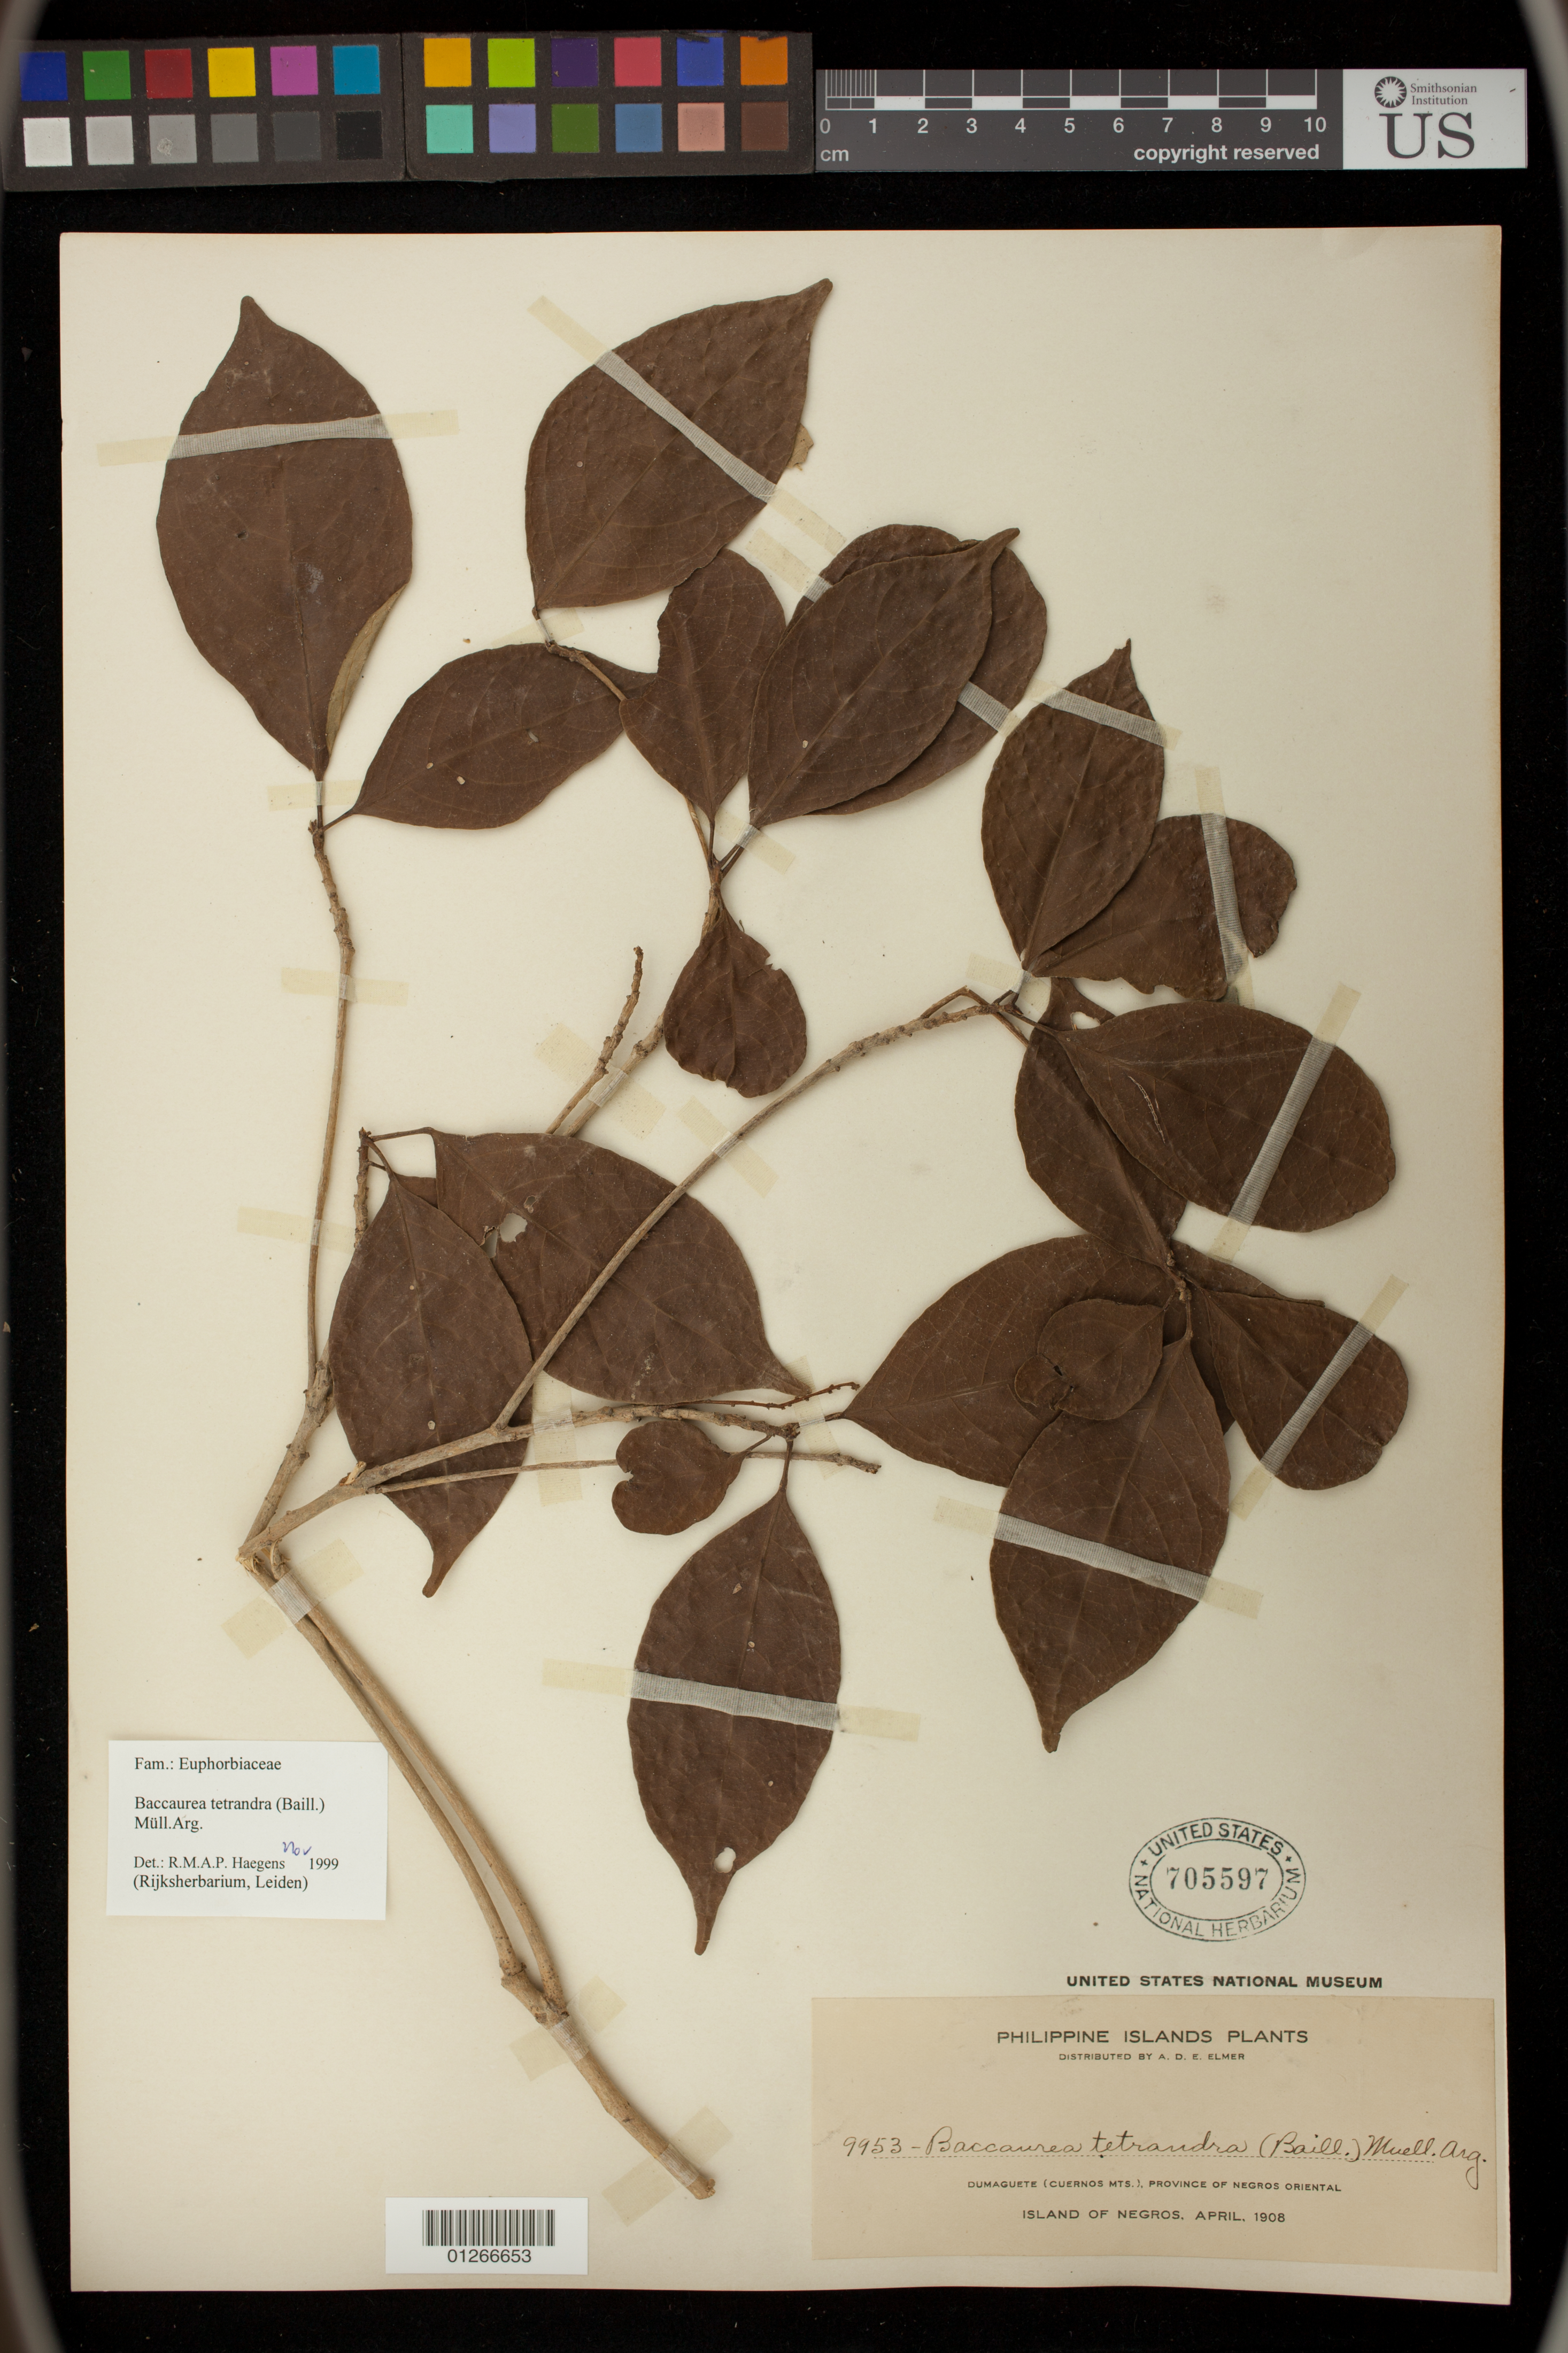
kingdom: Plantae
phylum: Tracheophyta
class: Magnoliopsida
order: Malpighiales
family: Phyllanthaceae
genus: Baccaurea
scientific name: Baccaurea tetrandra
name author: (Baill.) Müll. Arg.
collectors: A. D. E. Elmer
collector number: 9953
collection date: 1908-04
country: Philippines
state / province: Central Visayas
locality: Dumaguete (Cuernos Mts.), Province of Negros Oriental, island of Negros